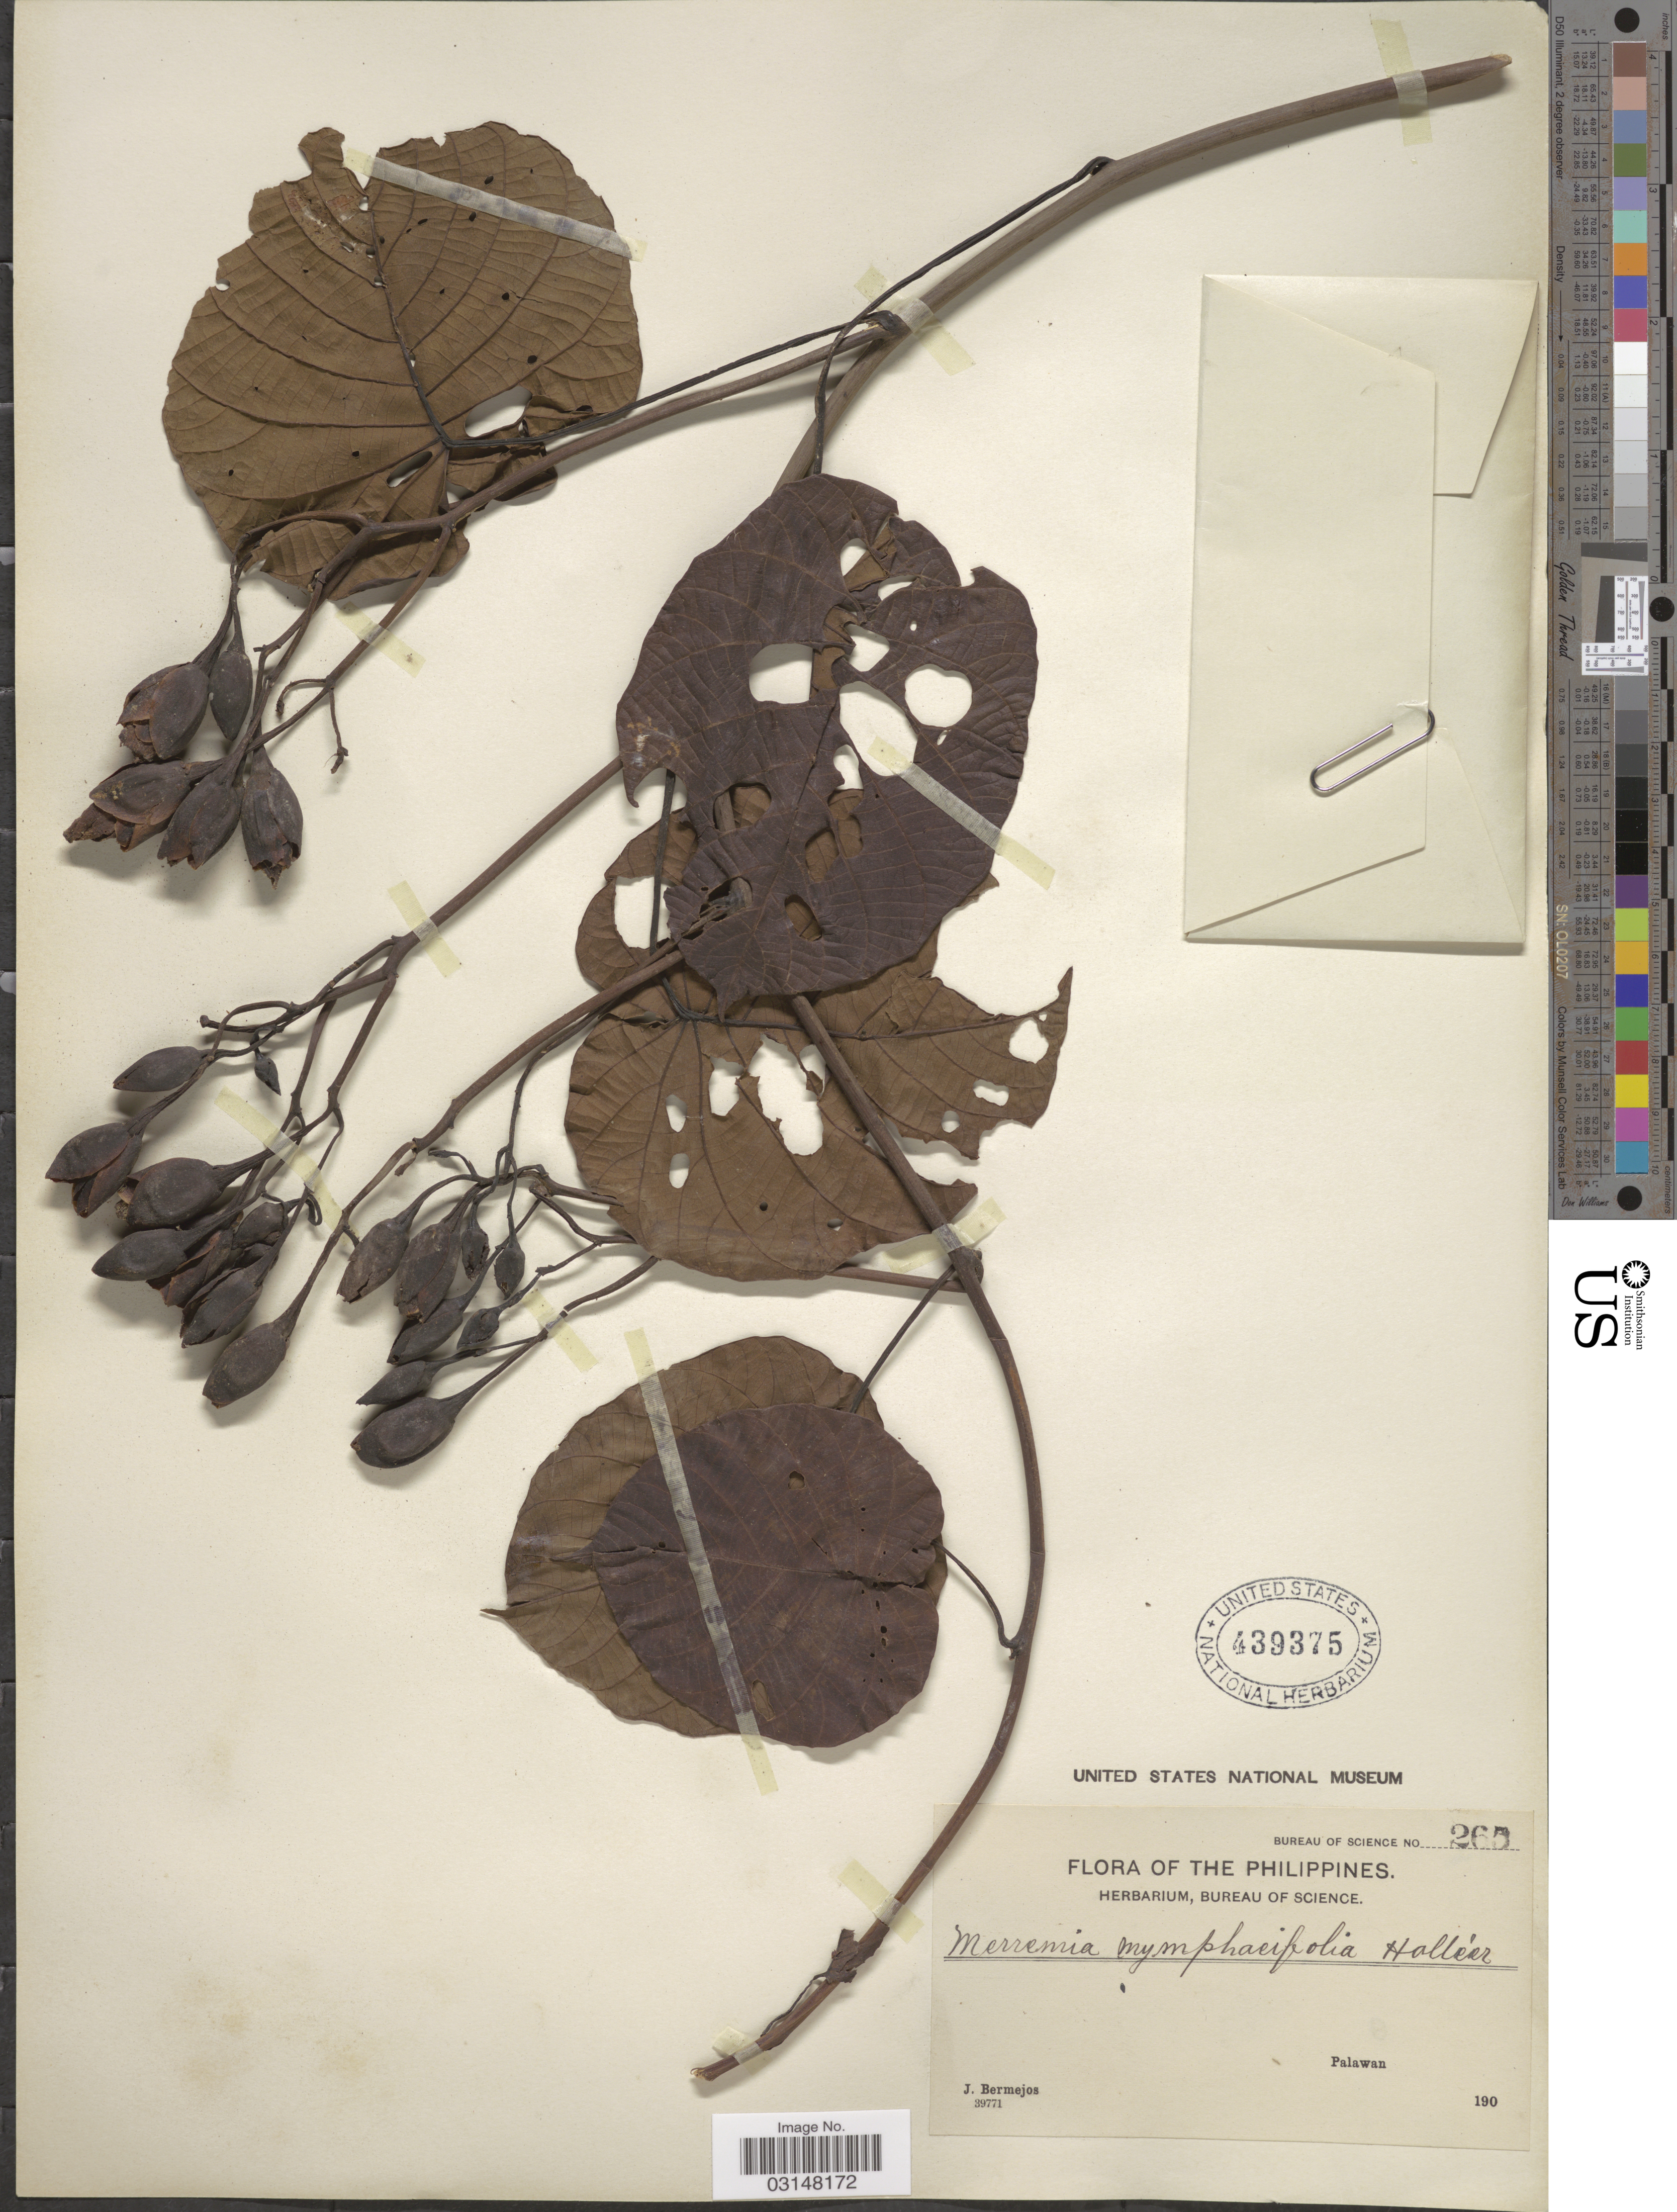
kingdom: Plantae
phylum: Tracheophyta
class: Magnoliopsida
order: Solanales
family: Convolvulaceae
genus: Decalobanthus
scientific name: Decalobanthus peltatus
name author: (L.) A. R. Simões & Staples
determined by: Strong, Mark T., (BOT), Smithsonian Institution - National Museum of Natural History (UNITED STATES)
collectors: J. Bermejos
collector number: Bureau of Science 265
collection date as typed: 190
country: Philippines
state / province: Mimaropa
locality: Palawan.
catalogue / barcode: US 439375